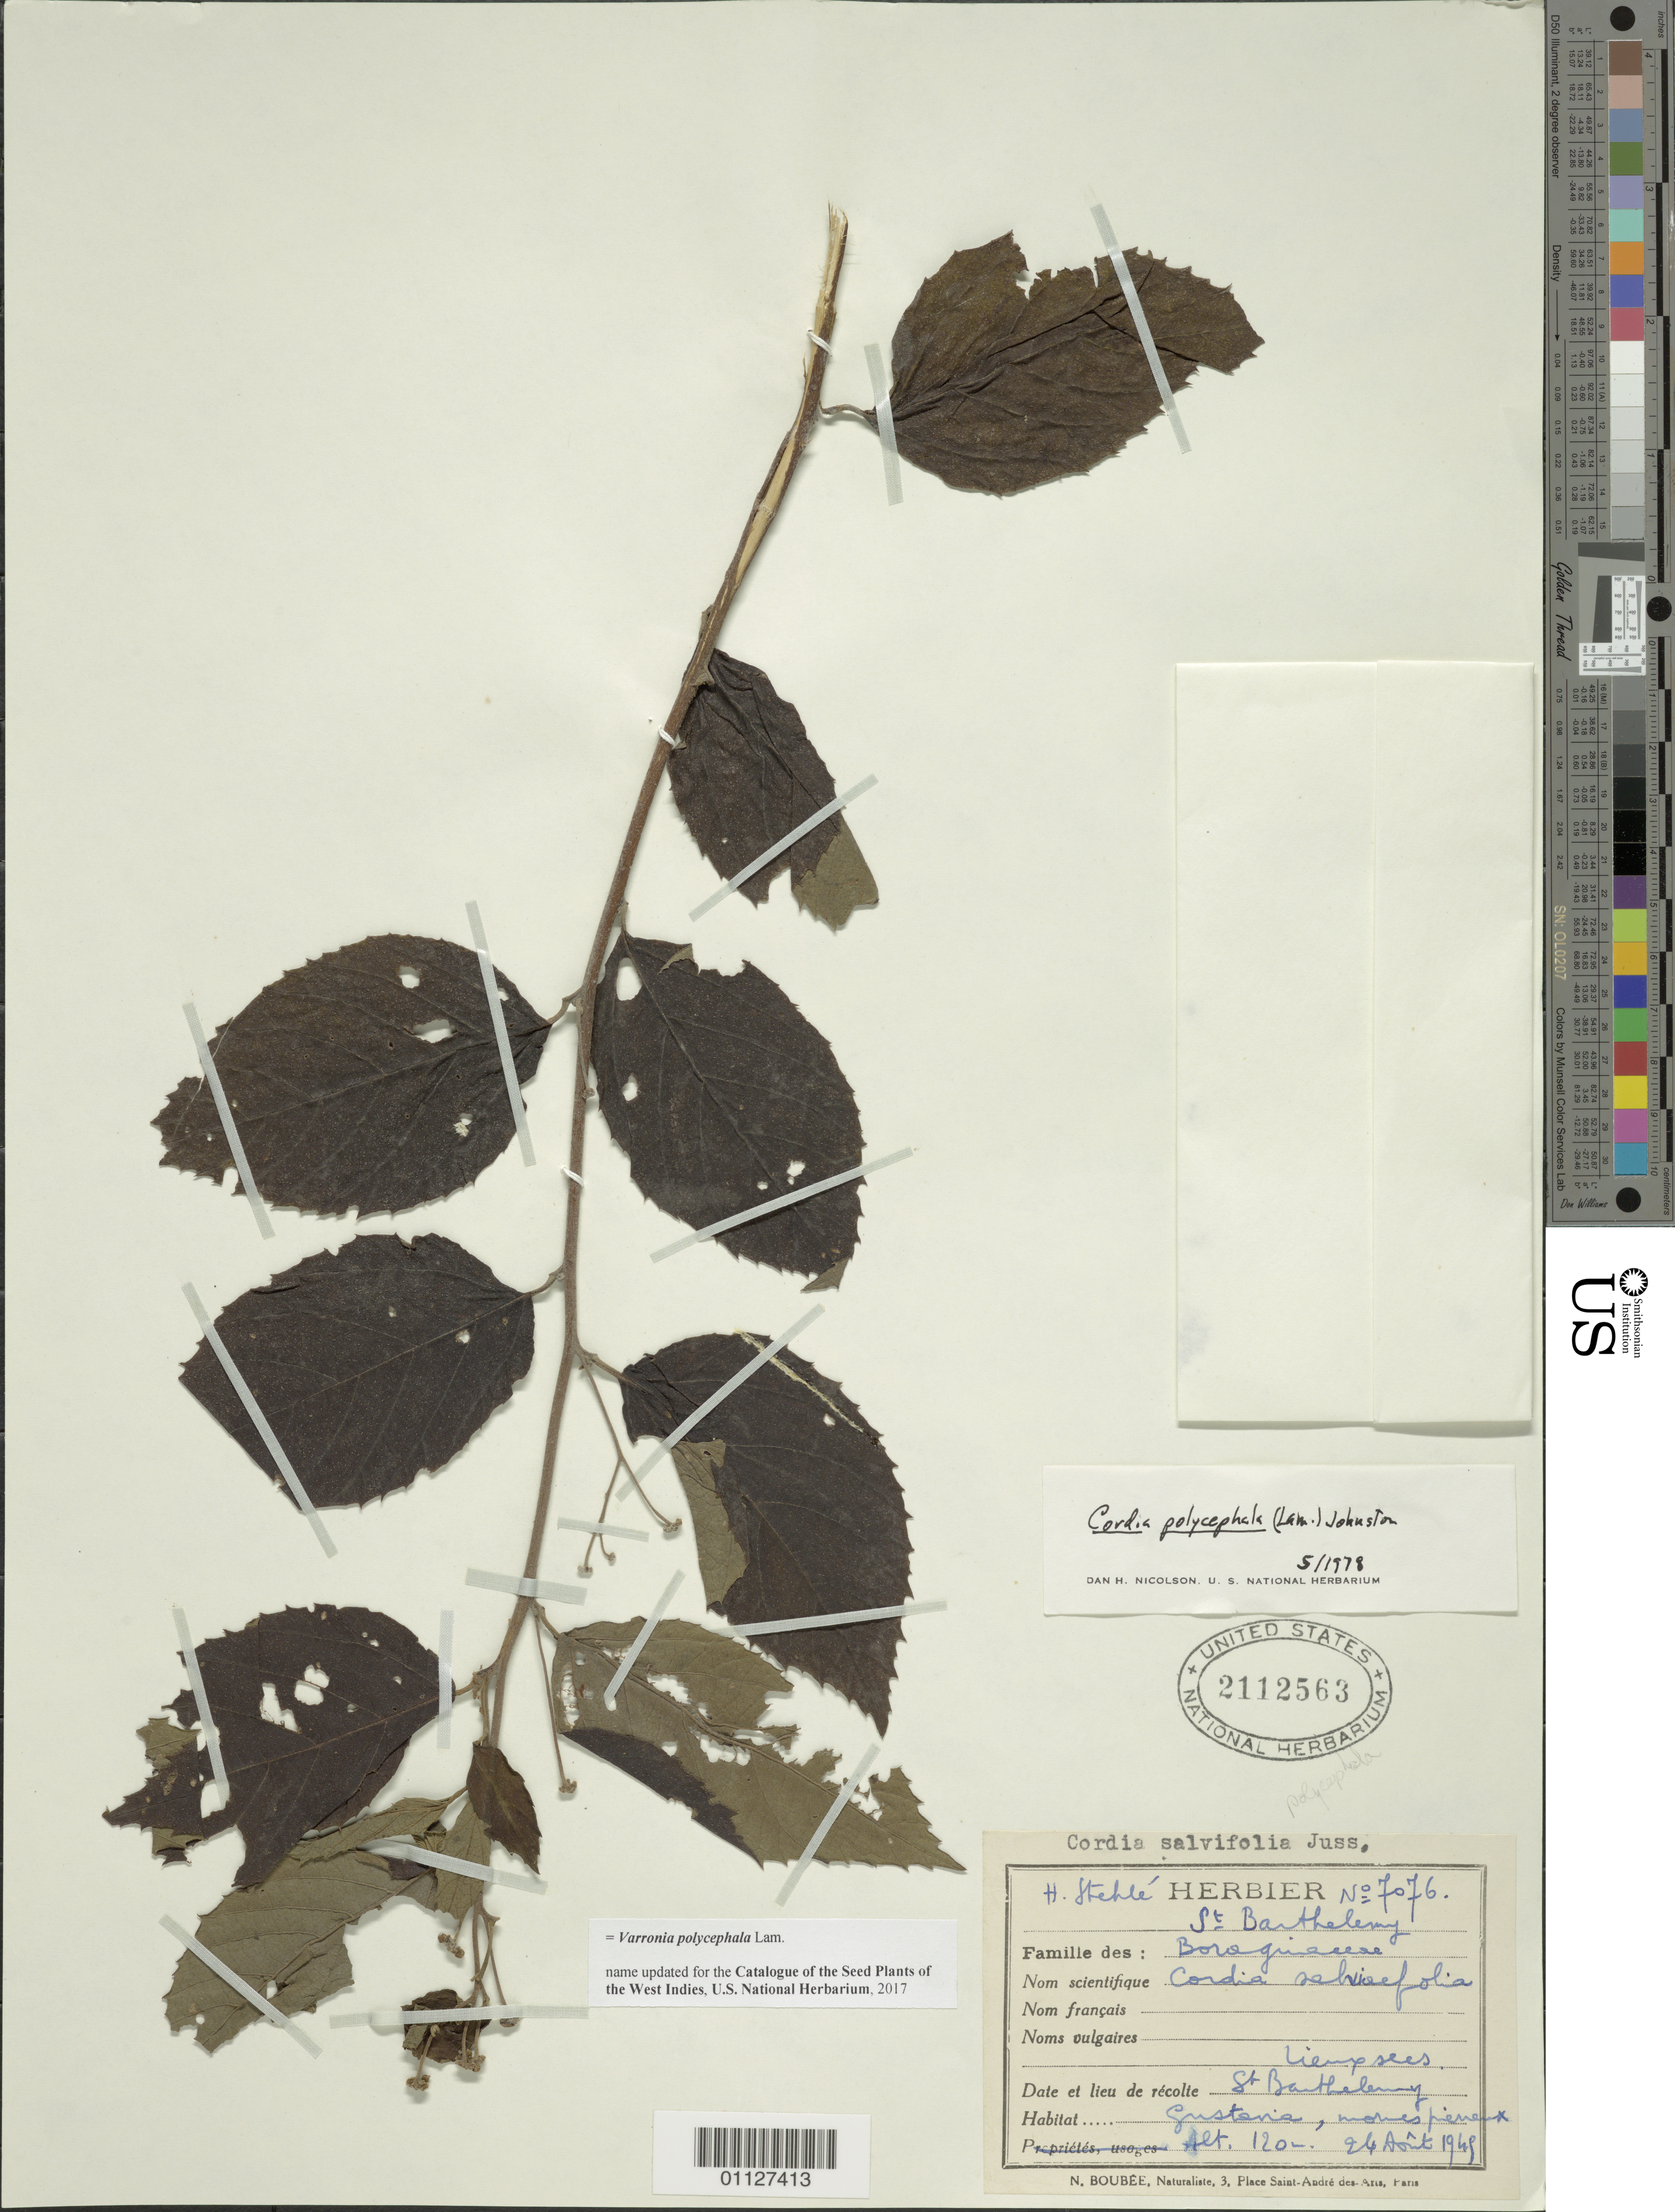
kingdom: Plantae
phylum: Tracheophyta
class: Magnoliopsida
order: Boraginales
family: Cordiaceae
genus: Varronia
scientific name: Varronia polycephala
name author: Lam.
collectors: H. Stehlé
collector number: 7076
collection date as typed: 24 Aug 1949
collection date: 1949-08-24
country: Saint Barthélemy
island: St. Barthélemy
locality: Gustavia, mornes pierreux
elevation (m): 120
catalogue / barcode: US 2112563